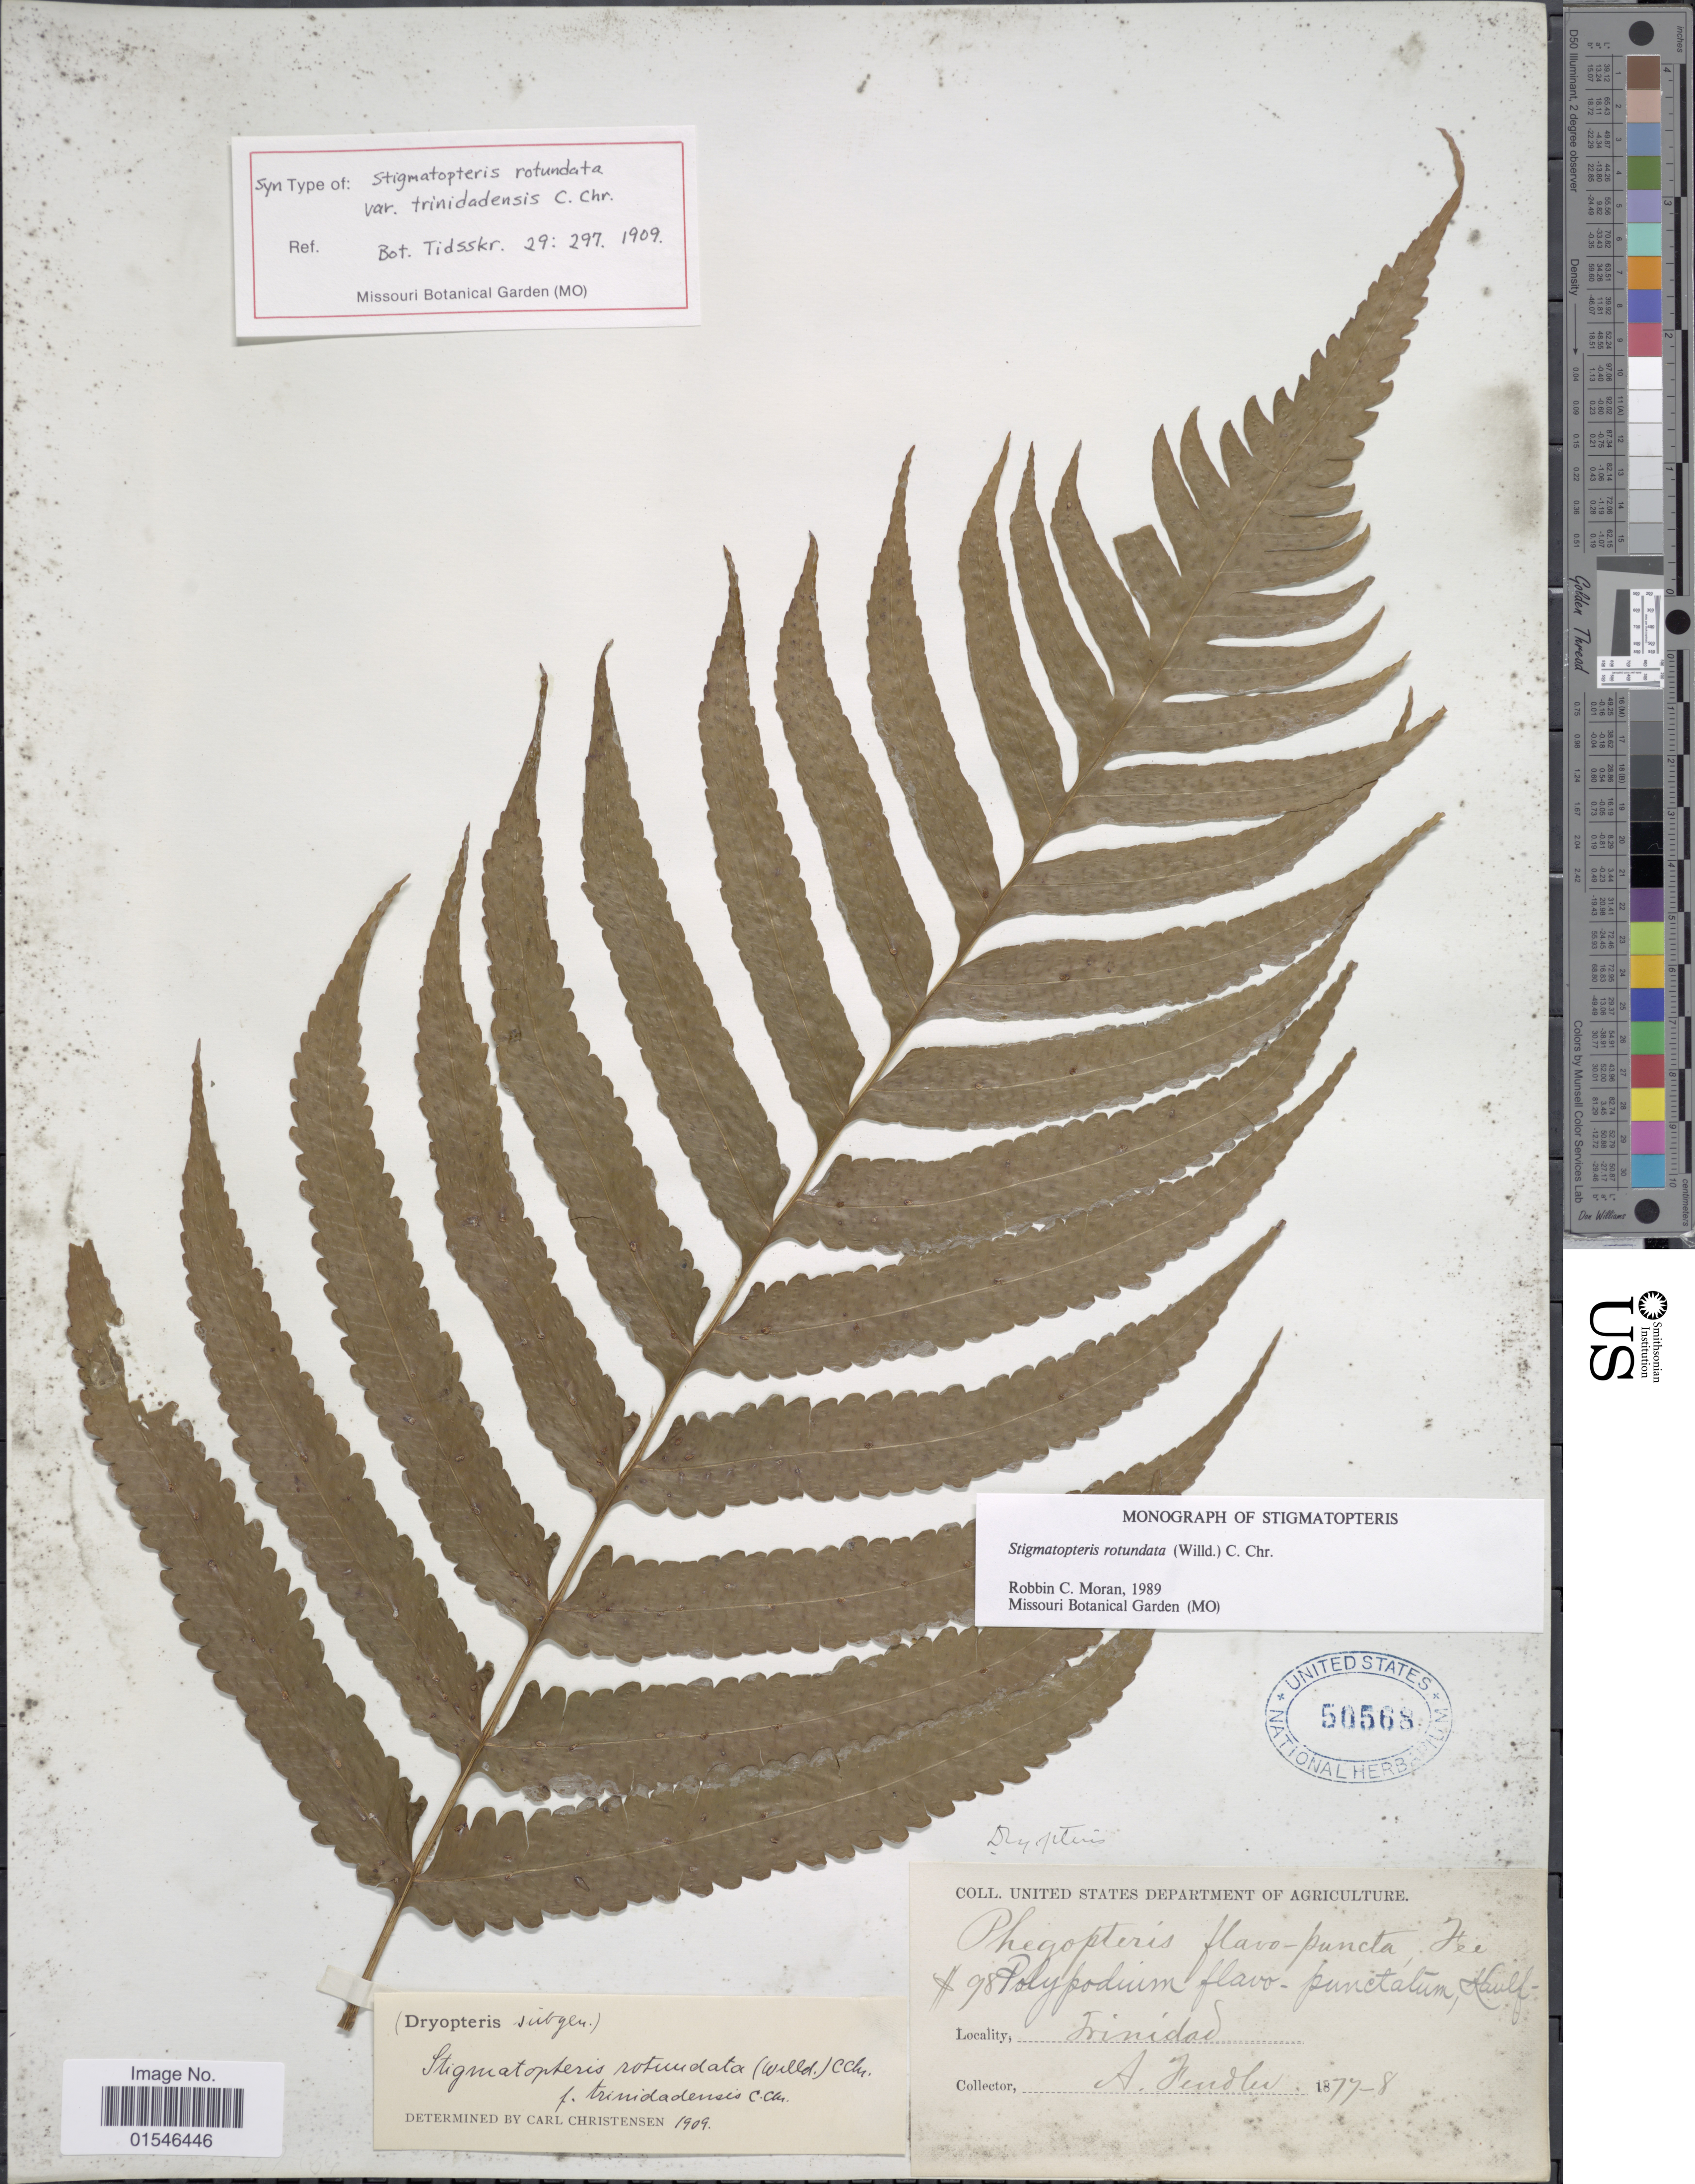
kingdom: Plantae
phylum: Tracheophyta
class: Polypodiopsida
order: Polypodiales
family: Dryopteridaceae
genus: Stigmatopteris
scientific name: Stigmatopteris rotundata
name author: (Willd.) C. Chr.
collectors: A. Fendler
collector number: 98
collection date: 1877/1878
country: Trinidad and Tobago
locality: Trinidad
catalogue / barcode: US 50568